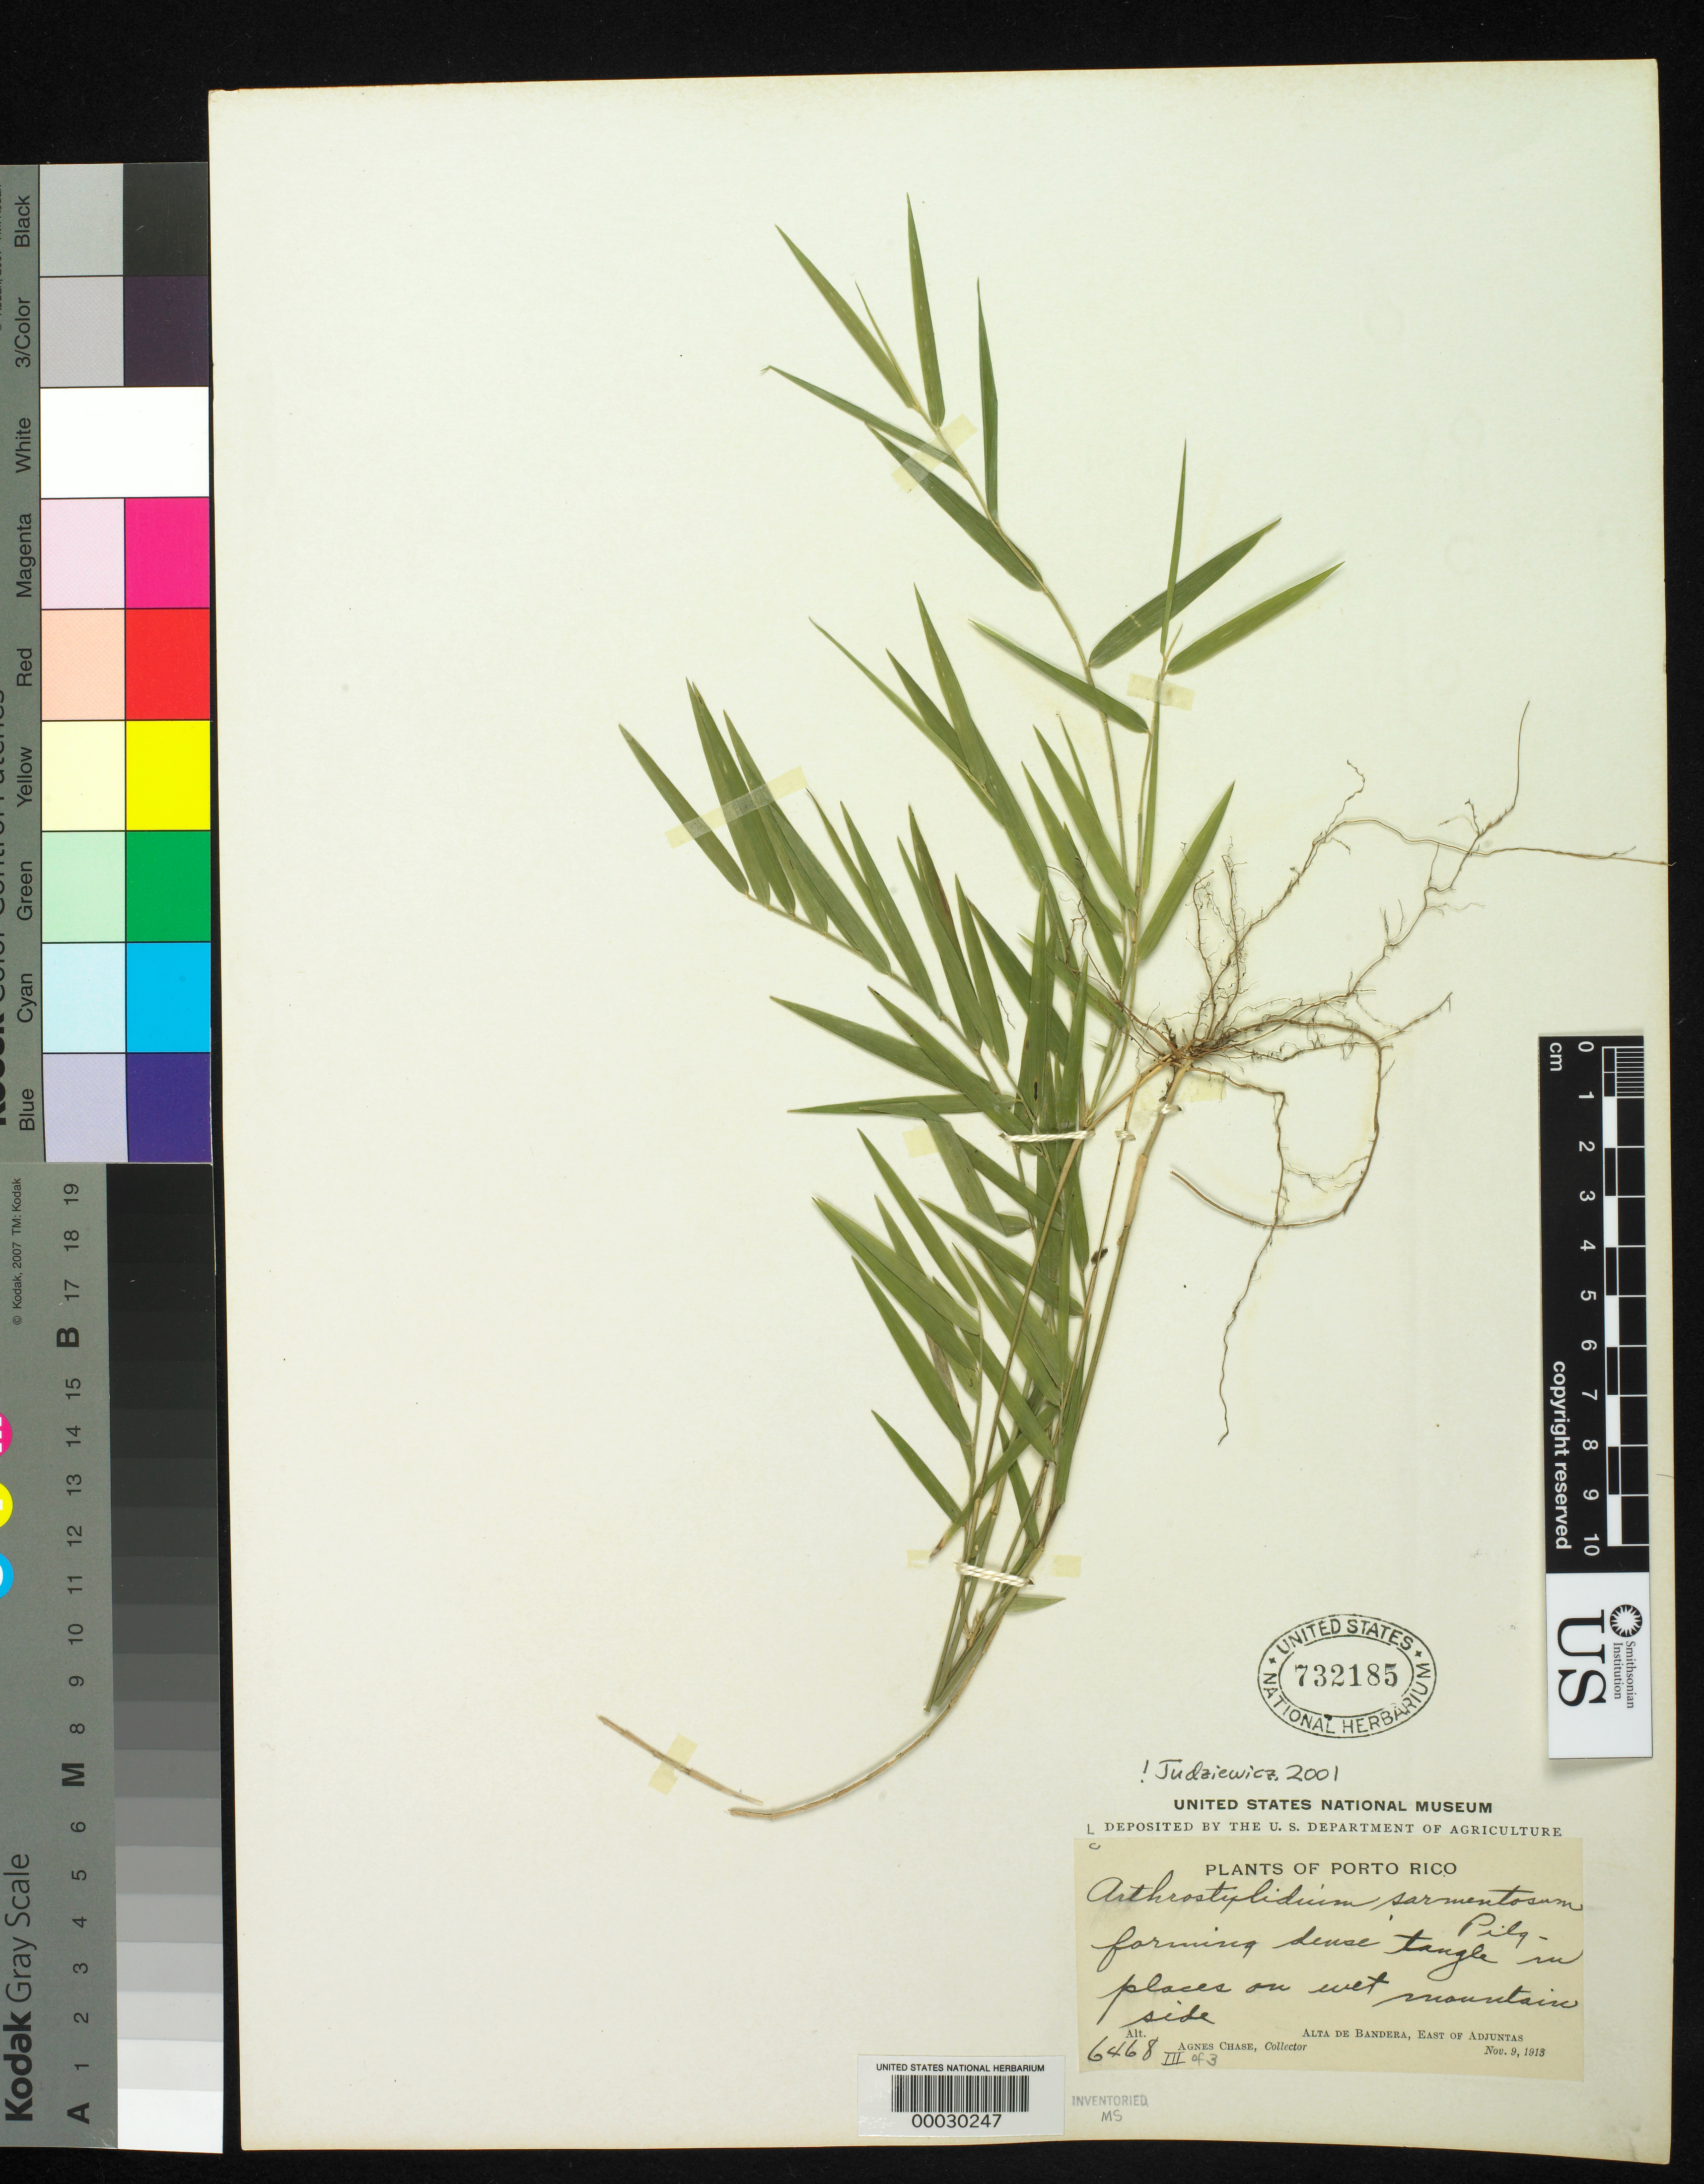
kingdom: Plantae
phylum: Tracheophyta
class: Liliopsida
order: Poales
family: Poaceae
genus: Arthrostylidium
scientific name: Arthrostylidium sarmentosum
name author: Pilg. in Urb.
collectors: A. Chase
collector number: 6468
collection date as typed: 09 Nov 1913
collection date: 1913-11-09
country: Puerto Rico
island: Greater Antilles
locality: Alto de la bandera, adjuntas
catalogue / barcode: US 732185